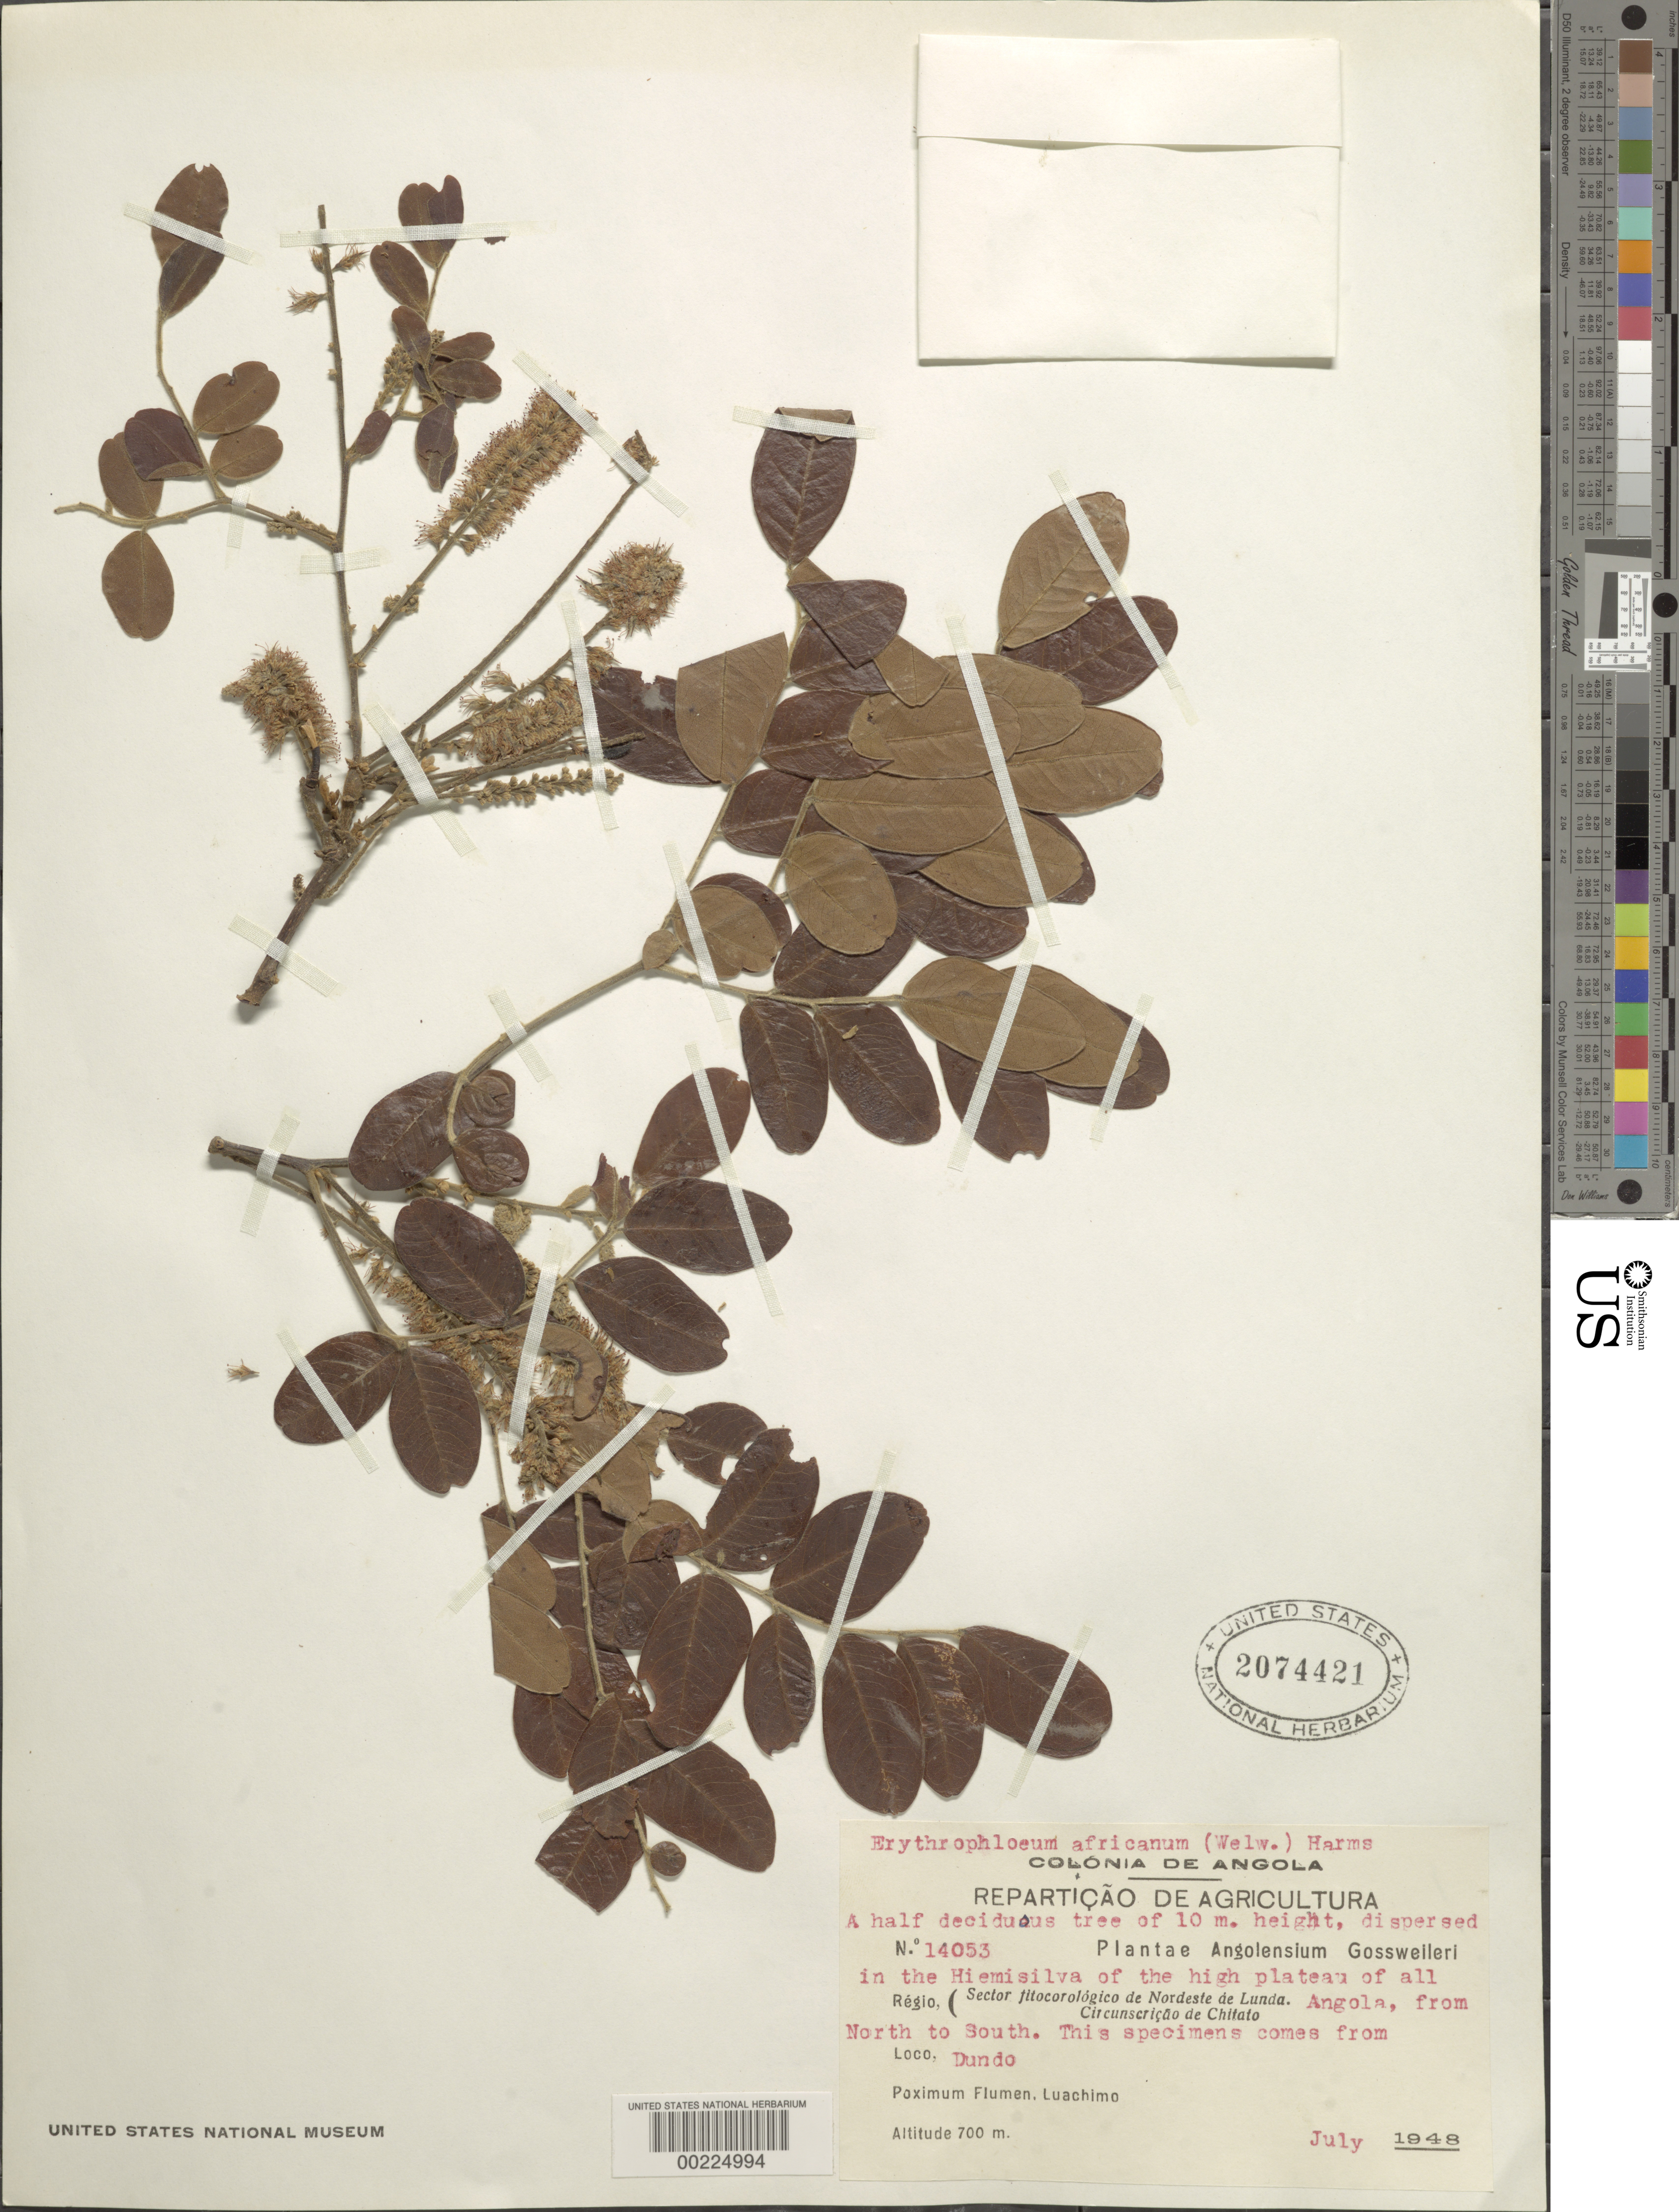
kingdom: Plantae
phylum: Tracheophyta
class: Magnoliopsida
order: Fabales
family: Fabaceae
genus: Erythrophleum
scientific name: Erythrophleum africanum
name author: (Welw. ex Benth.) Harms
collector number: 14053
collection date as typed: Jul 1948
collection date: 1948-07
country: Angola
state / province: Lunda Norte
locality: Dundo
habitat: High plateau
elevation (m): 700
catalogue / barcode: US 2074421